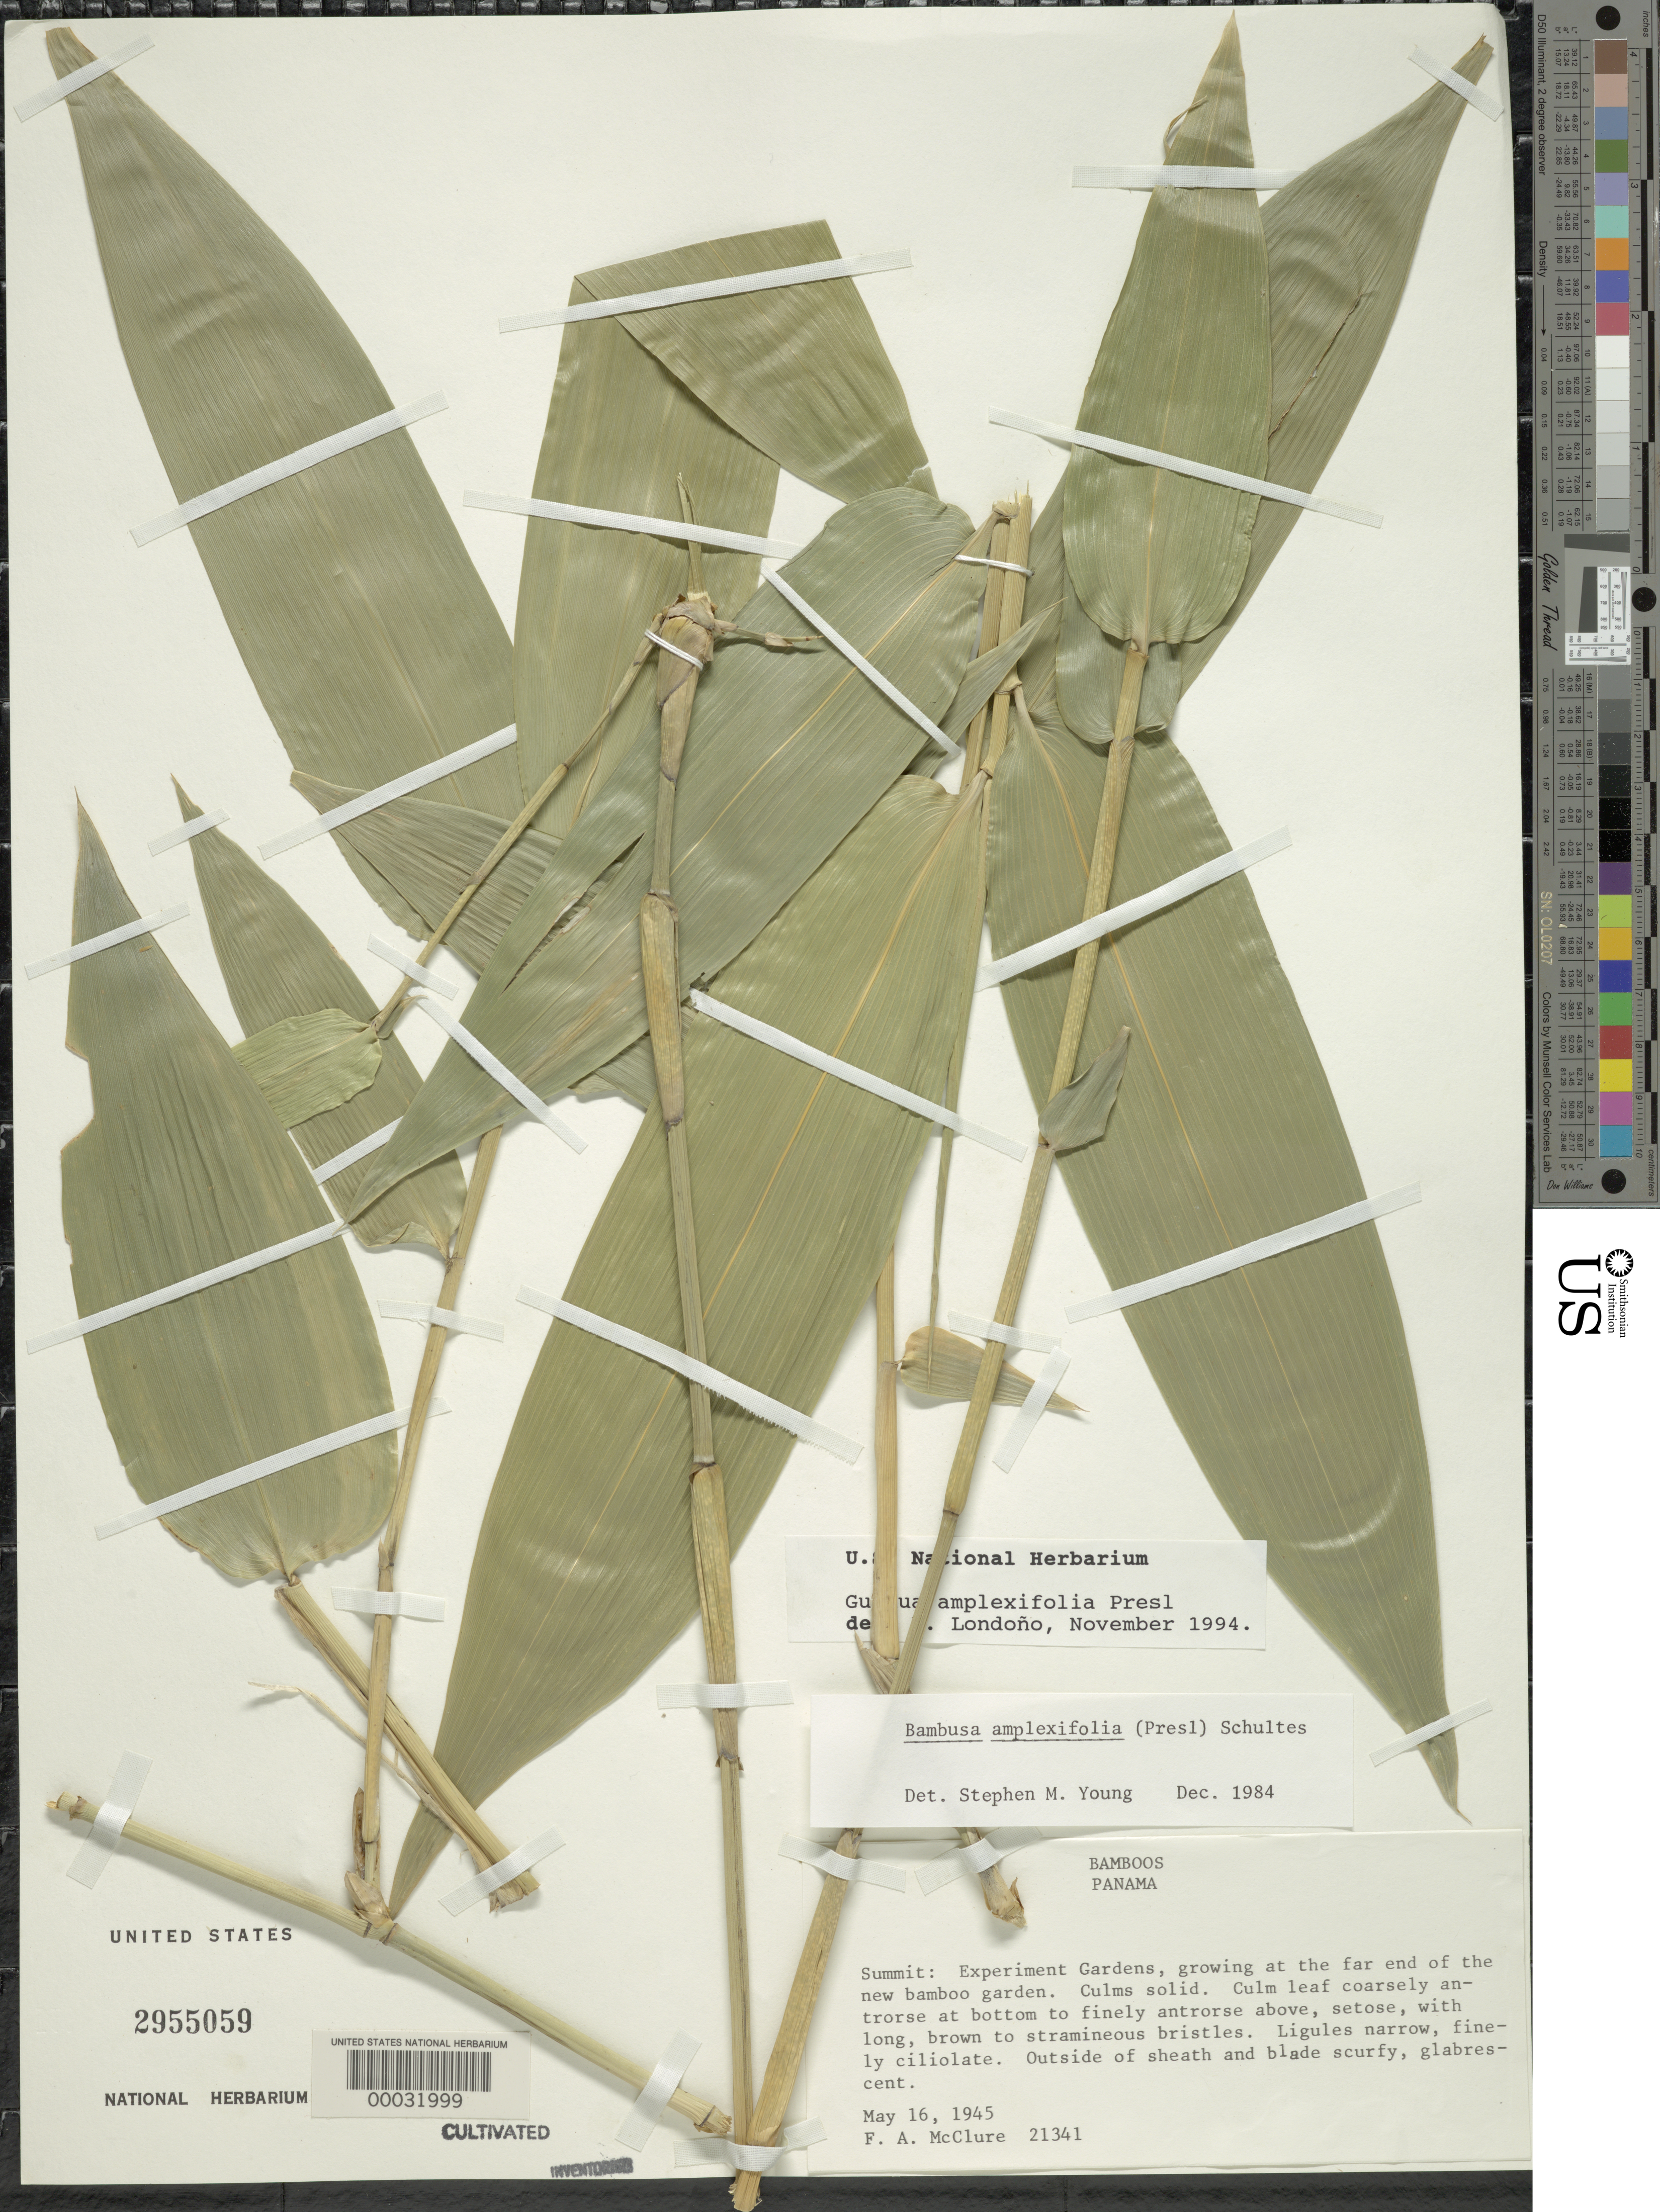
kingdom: Plantae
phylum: Tracheophyta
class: Liliopsida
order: Poales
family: Poaceae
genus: Guadua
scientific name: Guadua amplexifolia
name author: J. Presl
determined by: Londoño, X., (TULV), Jardin Botanico "Juan Maria Cespedes"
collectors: F. A. McClure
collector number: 21341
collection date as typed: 16 May 1945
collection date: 1945-05-16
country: Panama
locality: Summit: Experimental Gardens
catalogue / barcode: US 2955059